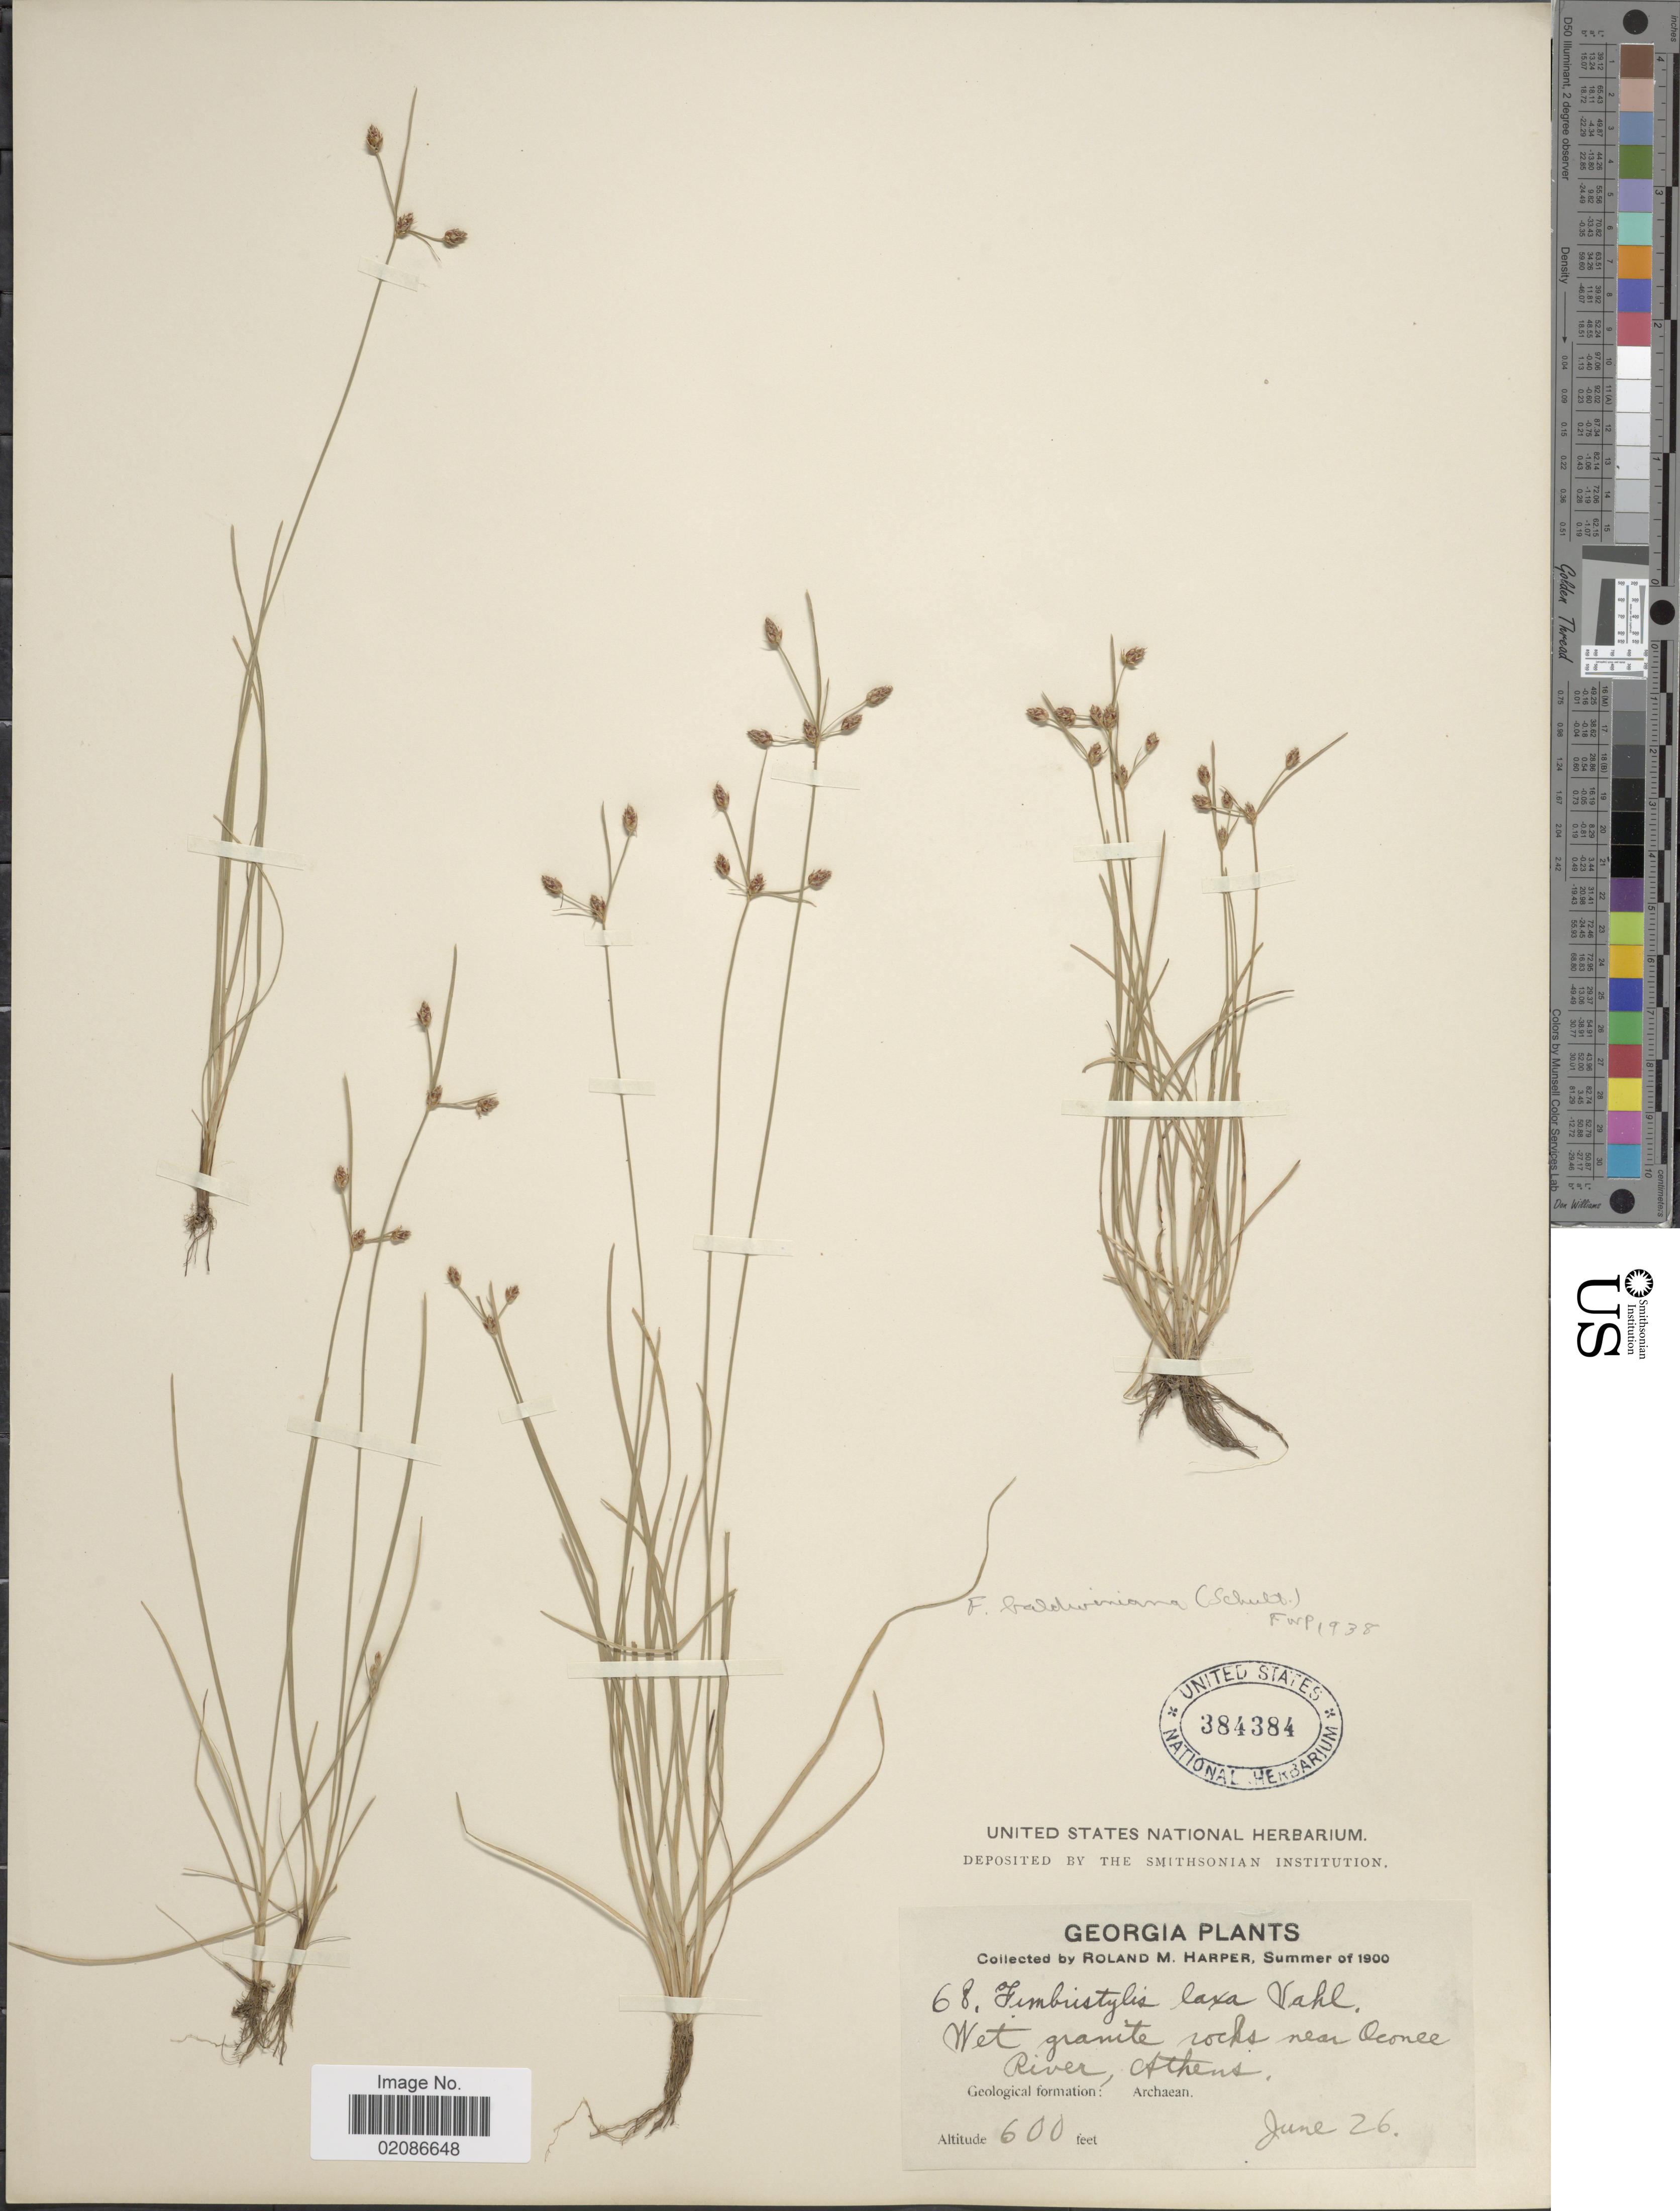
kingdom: Plantae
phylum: Tracheophyta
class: Liliopsida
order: Poales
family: Cyperaceae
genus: Fimbristylis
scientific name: Fimbristylis dichotoma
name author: (L.) Vahl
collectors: R. M. Harper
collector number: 68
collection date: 1900-06-26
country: United States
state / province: Georgia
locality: Wet granite rocks near Oconee River, Athens. Geological formation: Archaean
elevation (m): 183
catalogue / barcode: US 384384